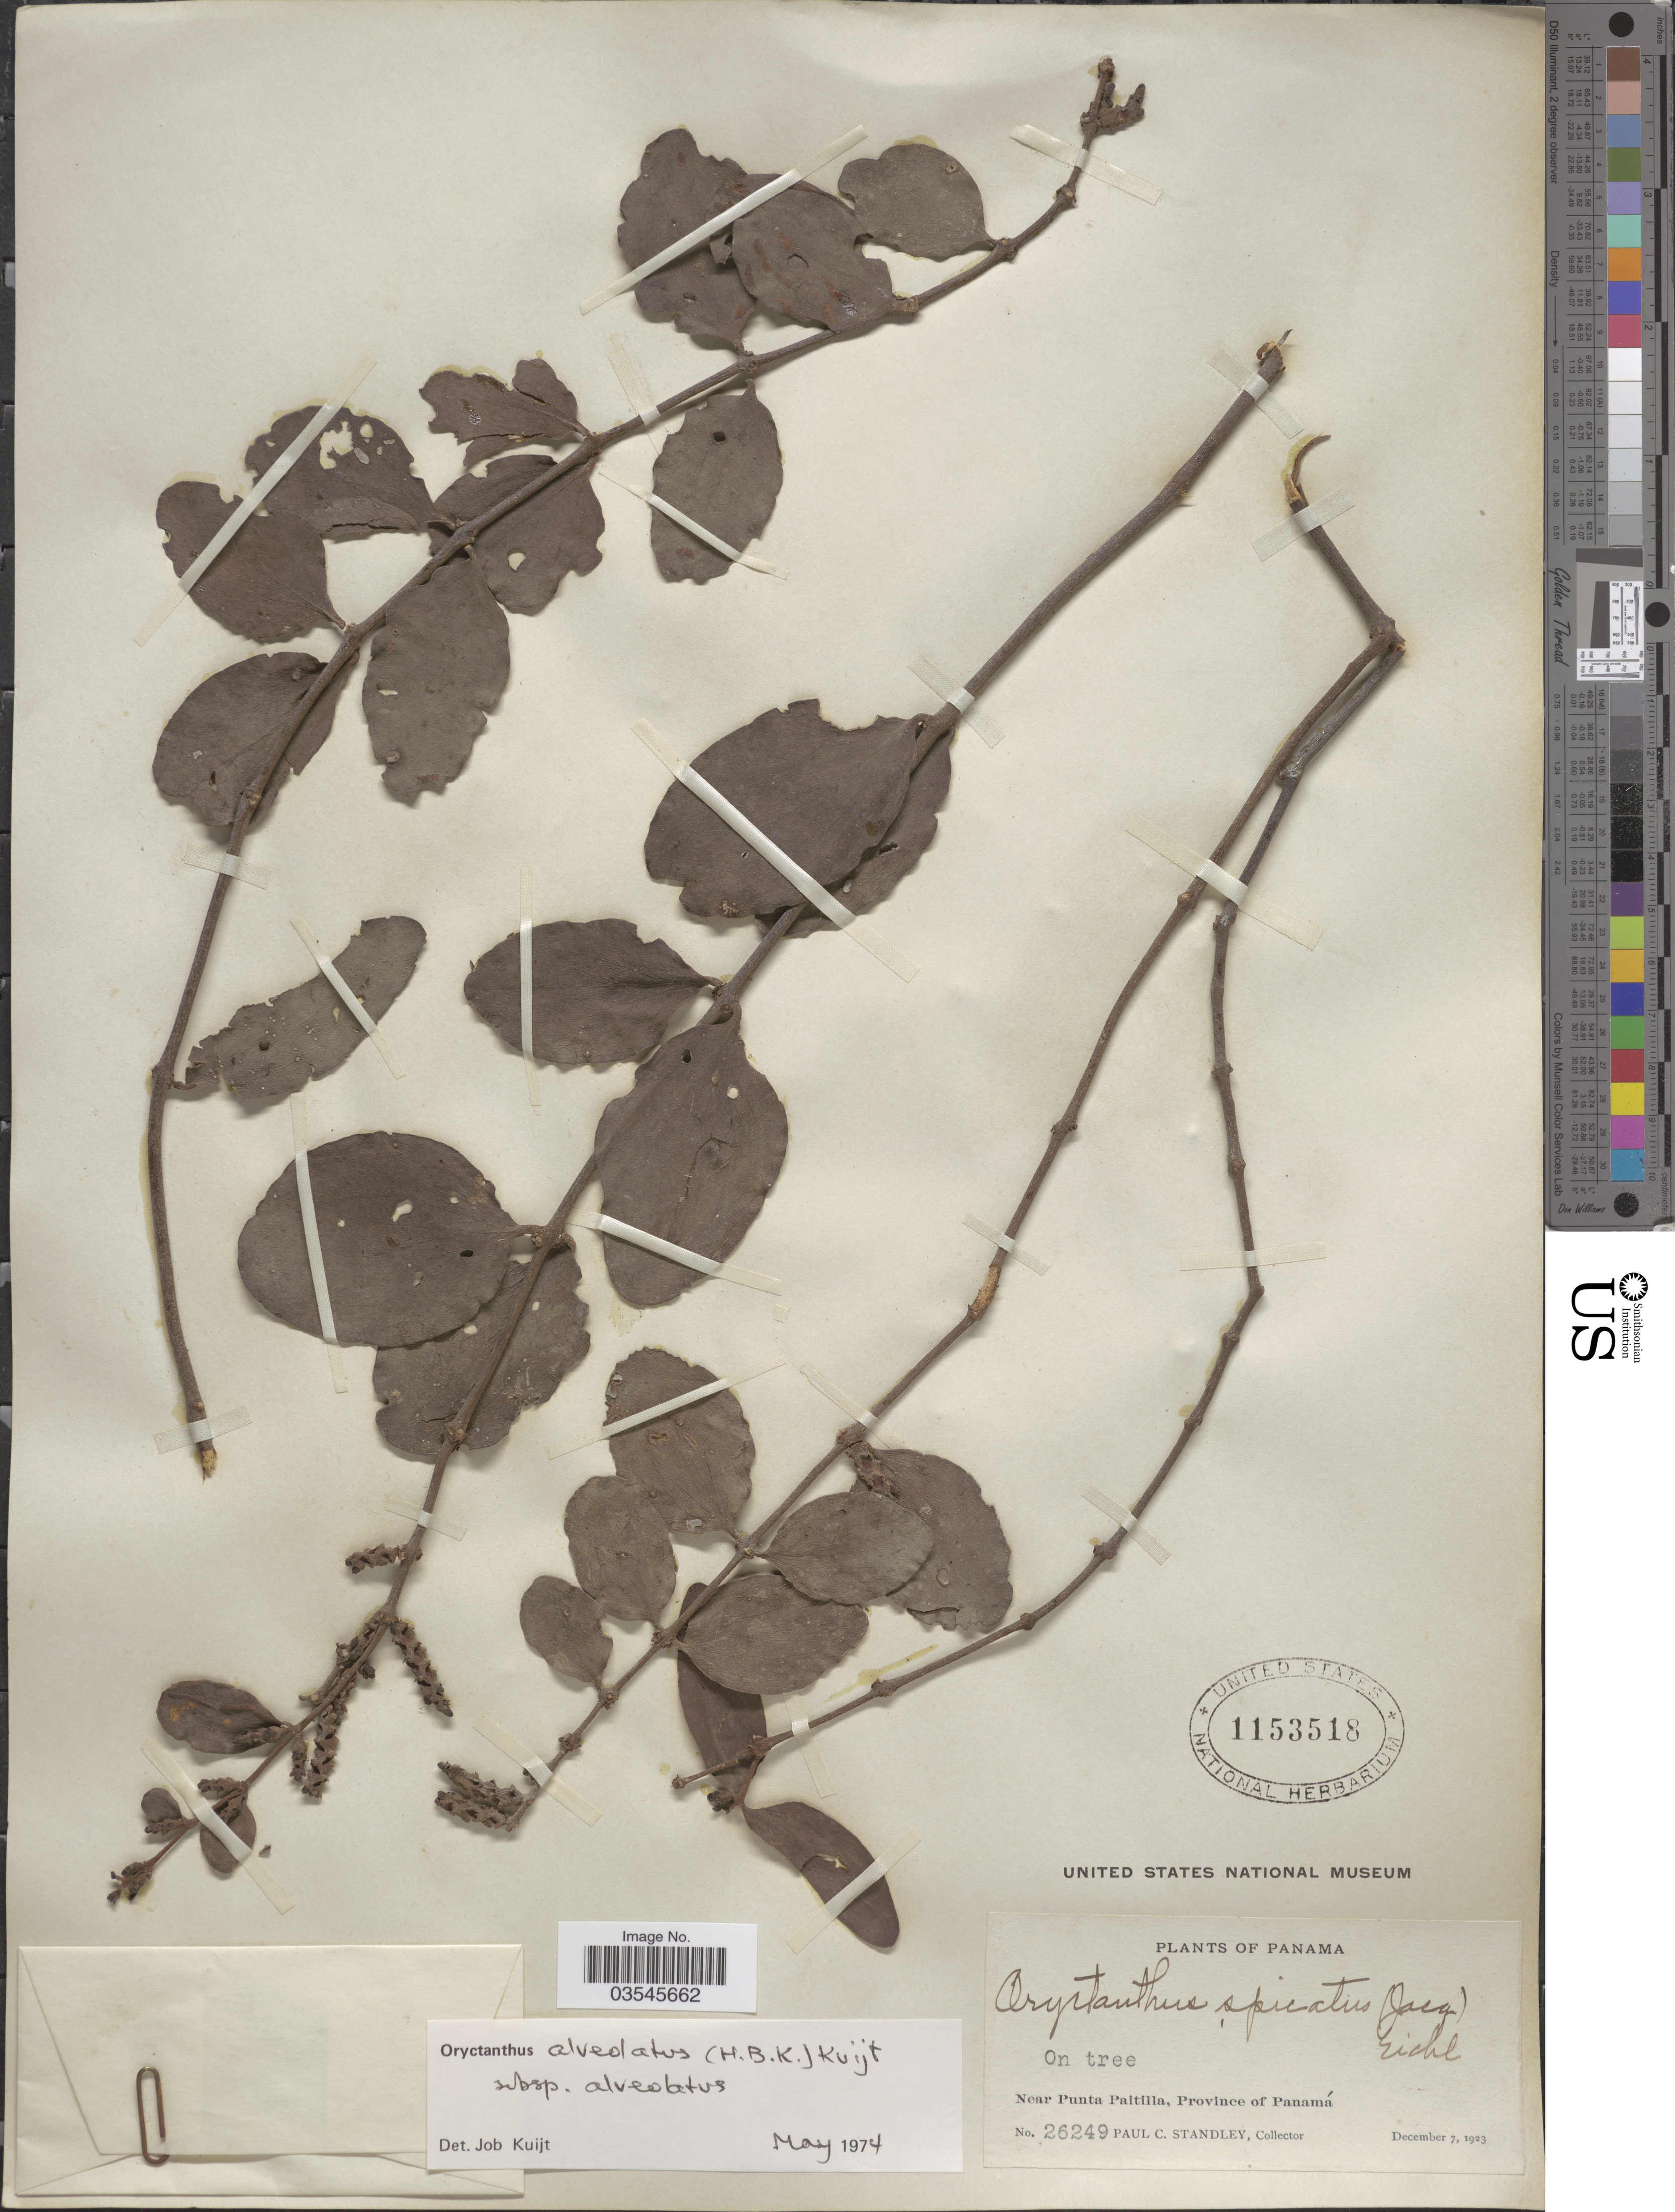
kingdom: Plantae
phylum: Tracheophyta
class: Magnoliopsida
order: Santalales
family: Loranthaceae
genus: Oryctanthus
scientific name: Oryctanthus alveolatus subsp. alveolatus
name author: (Kunth) Kuijt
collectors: P. C. Standley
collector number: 26249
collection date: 1923-12-07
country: Panama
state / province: Panamá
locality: Near Punta Paitilla.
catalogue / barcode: US 1153518